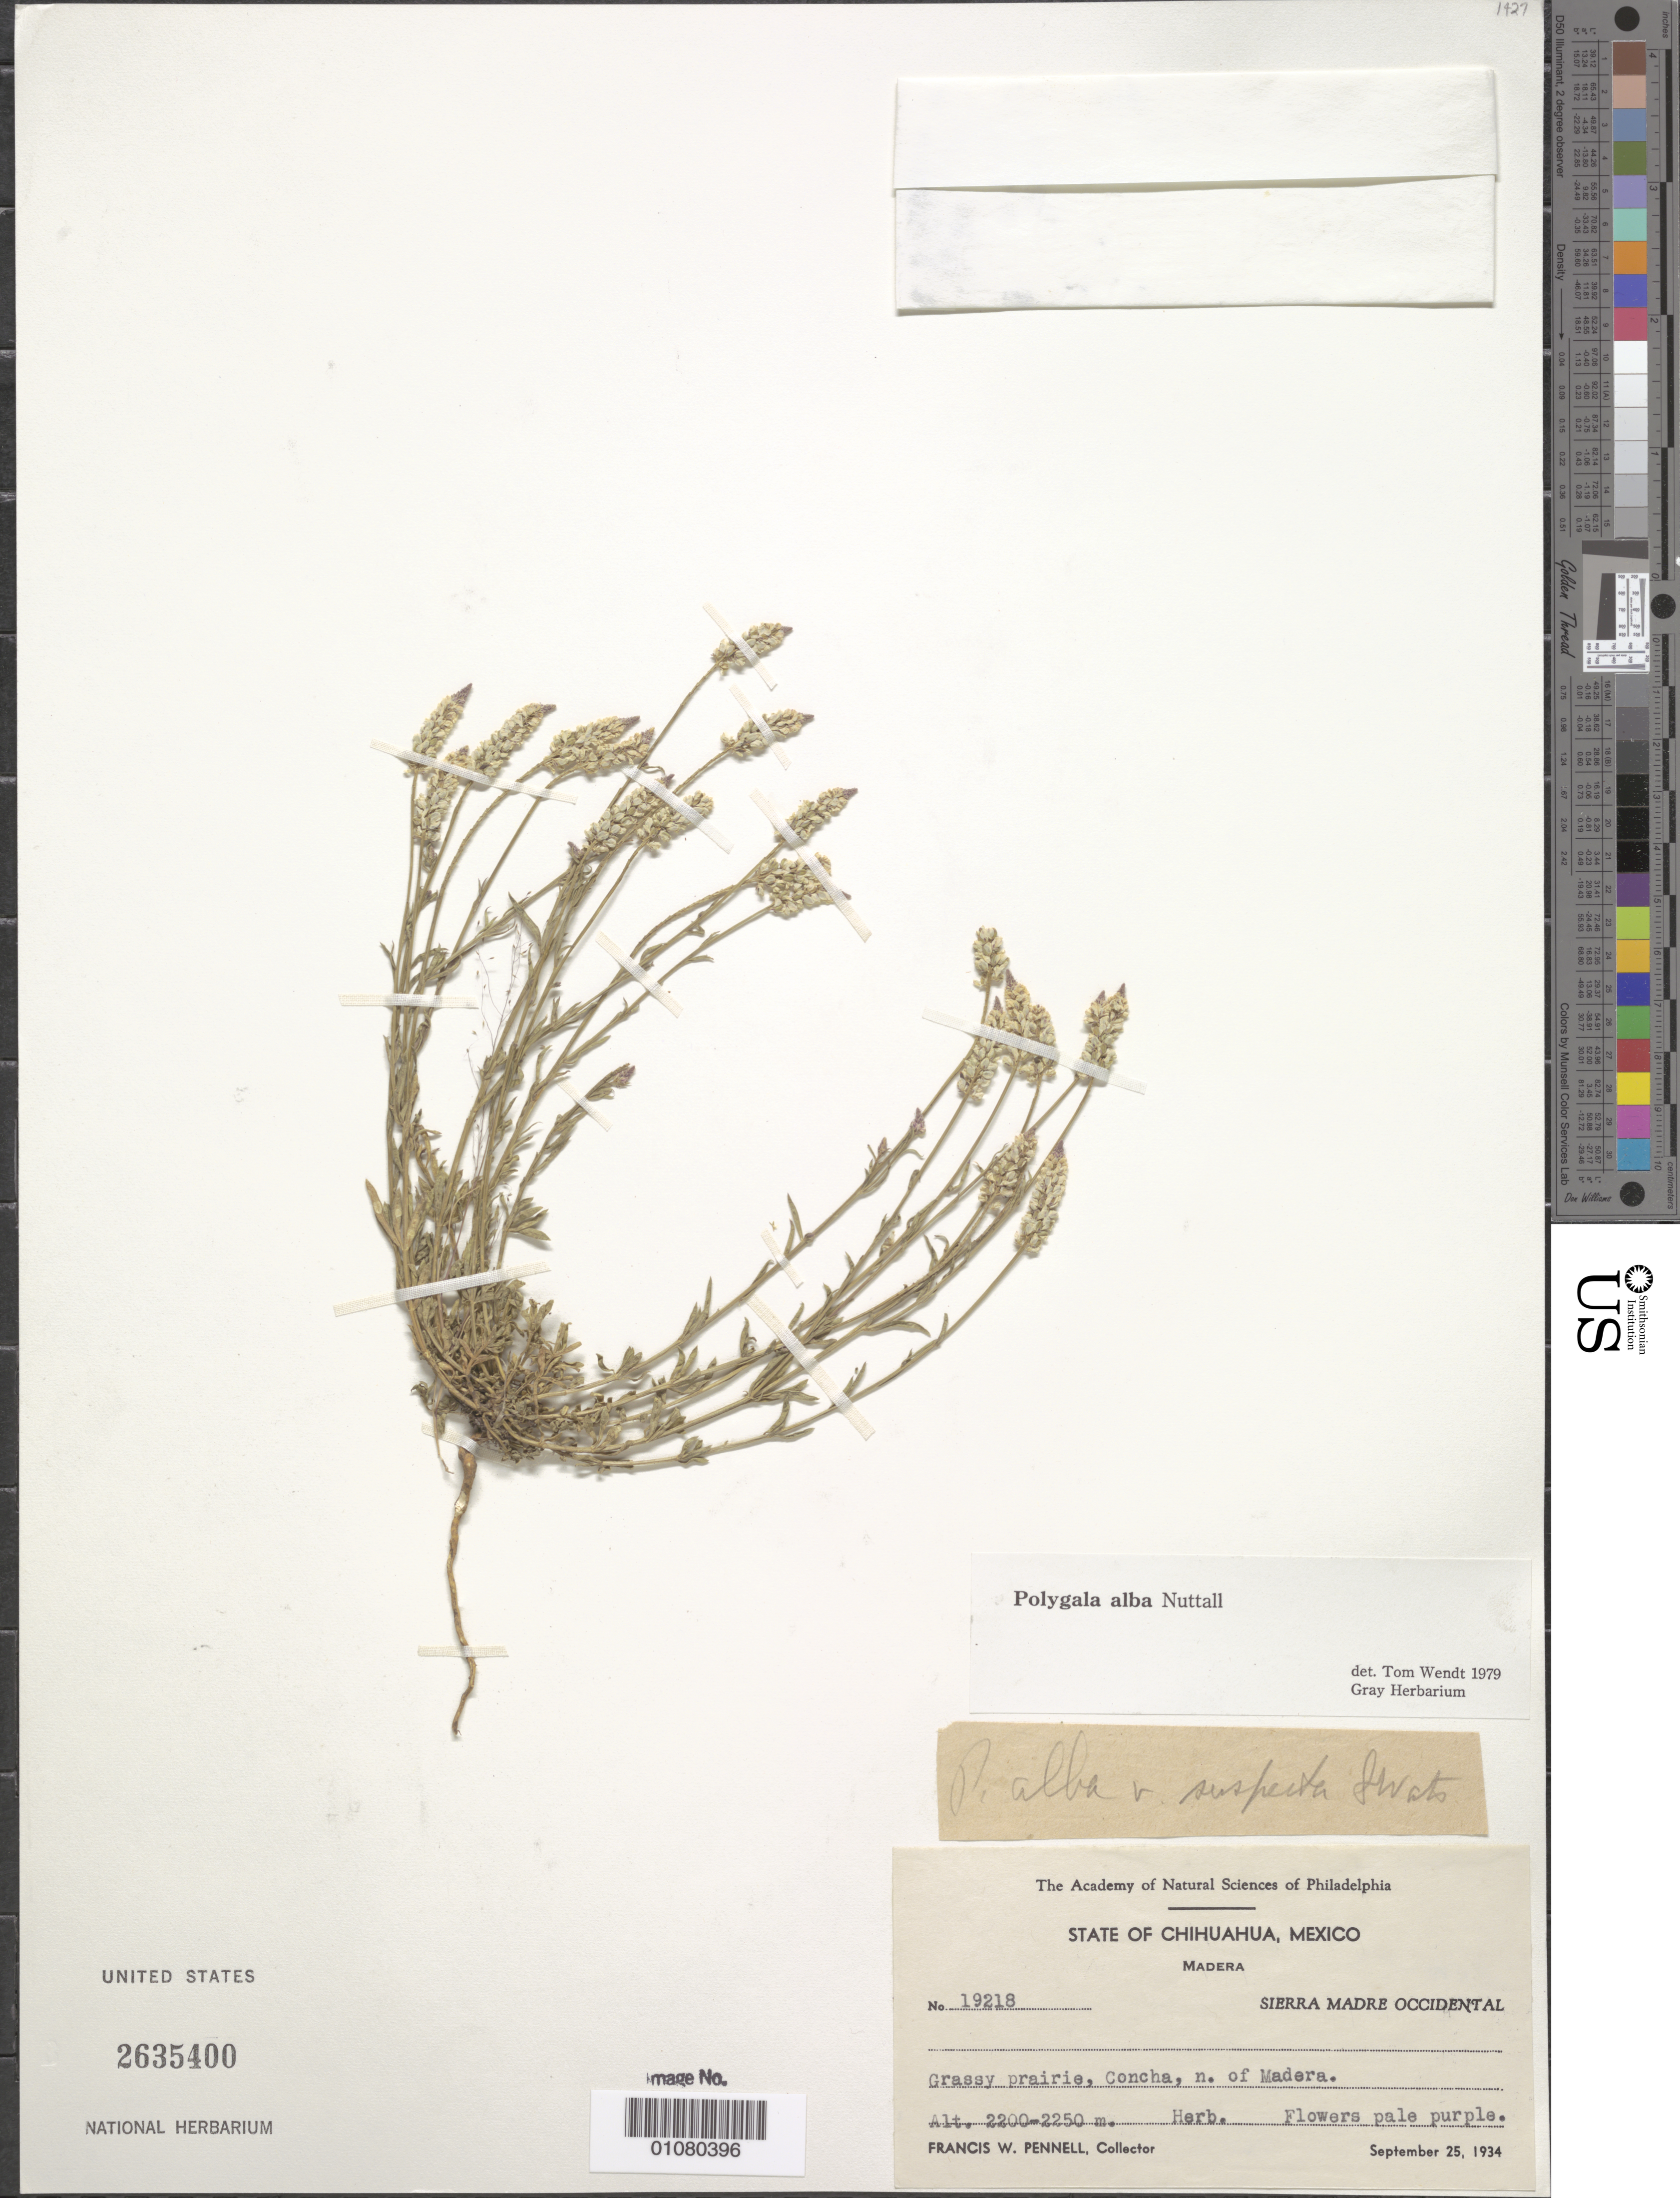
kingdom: Plantae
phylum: Tracheophyta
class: Magnoliopsida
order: Fabales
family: Polygalaceae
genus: Polygala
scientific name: Polygala alba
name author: Nutt.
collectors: F. W. Pennell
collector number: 19218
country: Mexico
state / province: Chihuahua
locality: Sierra Madre AOccidental, Concha, N of Madera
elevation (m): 2200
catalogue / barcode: US 2635400